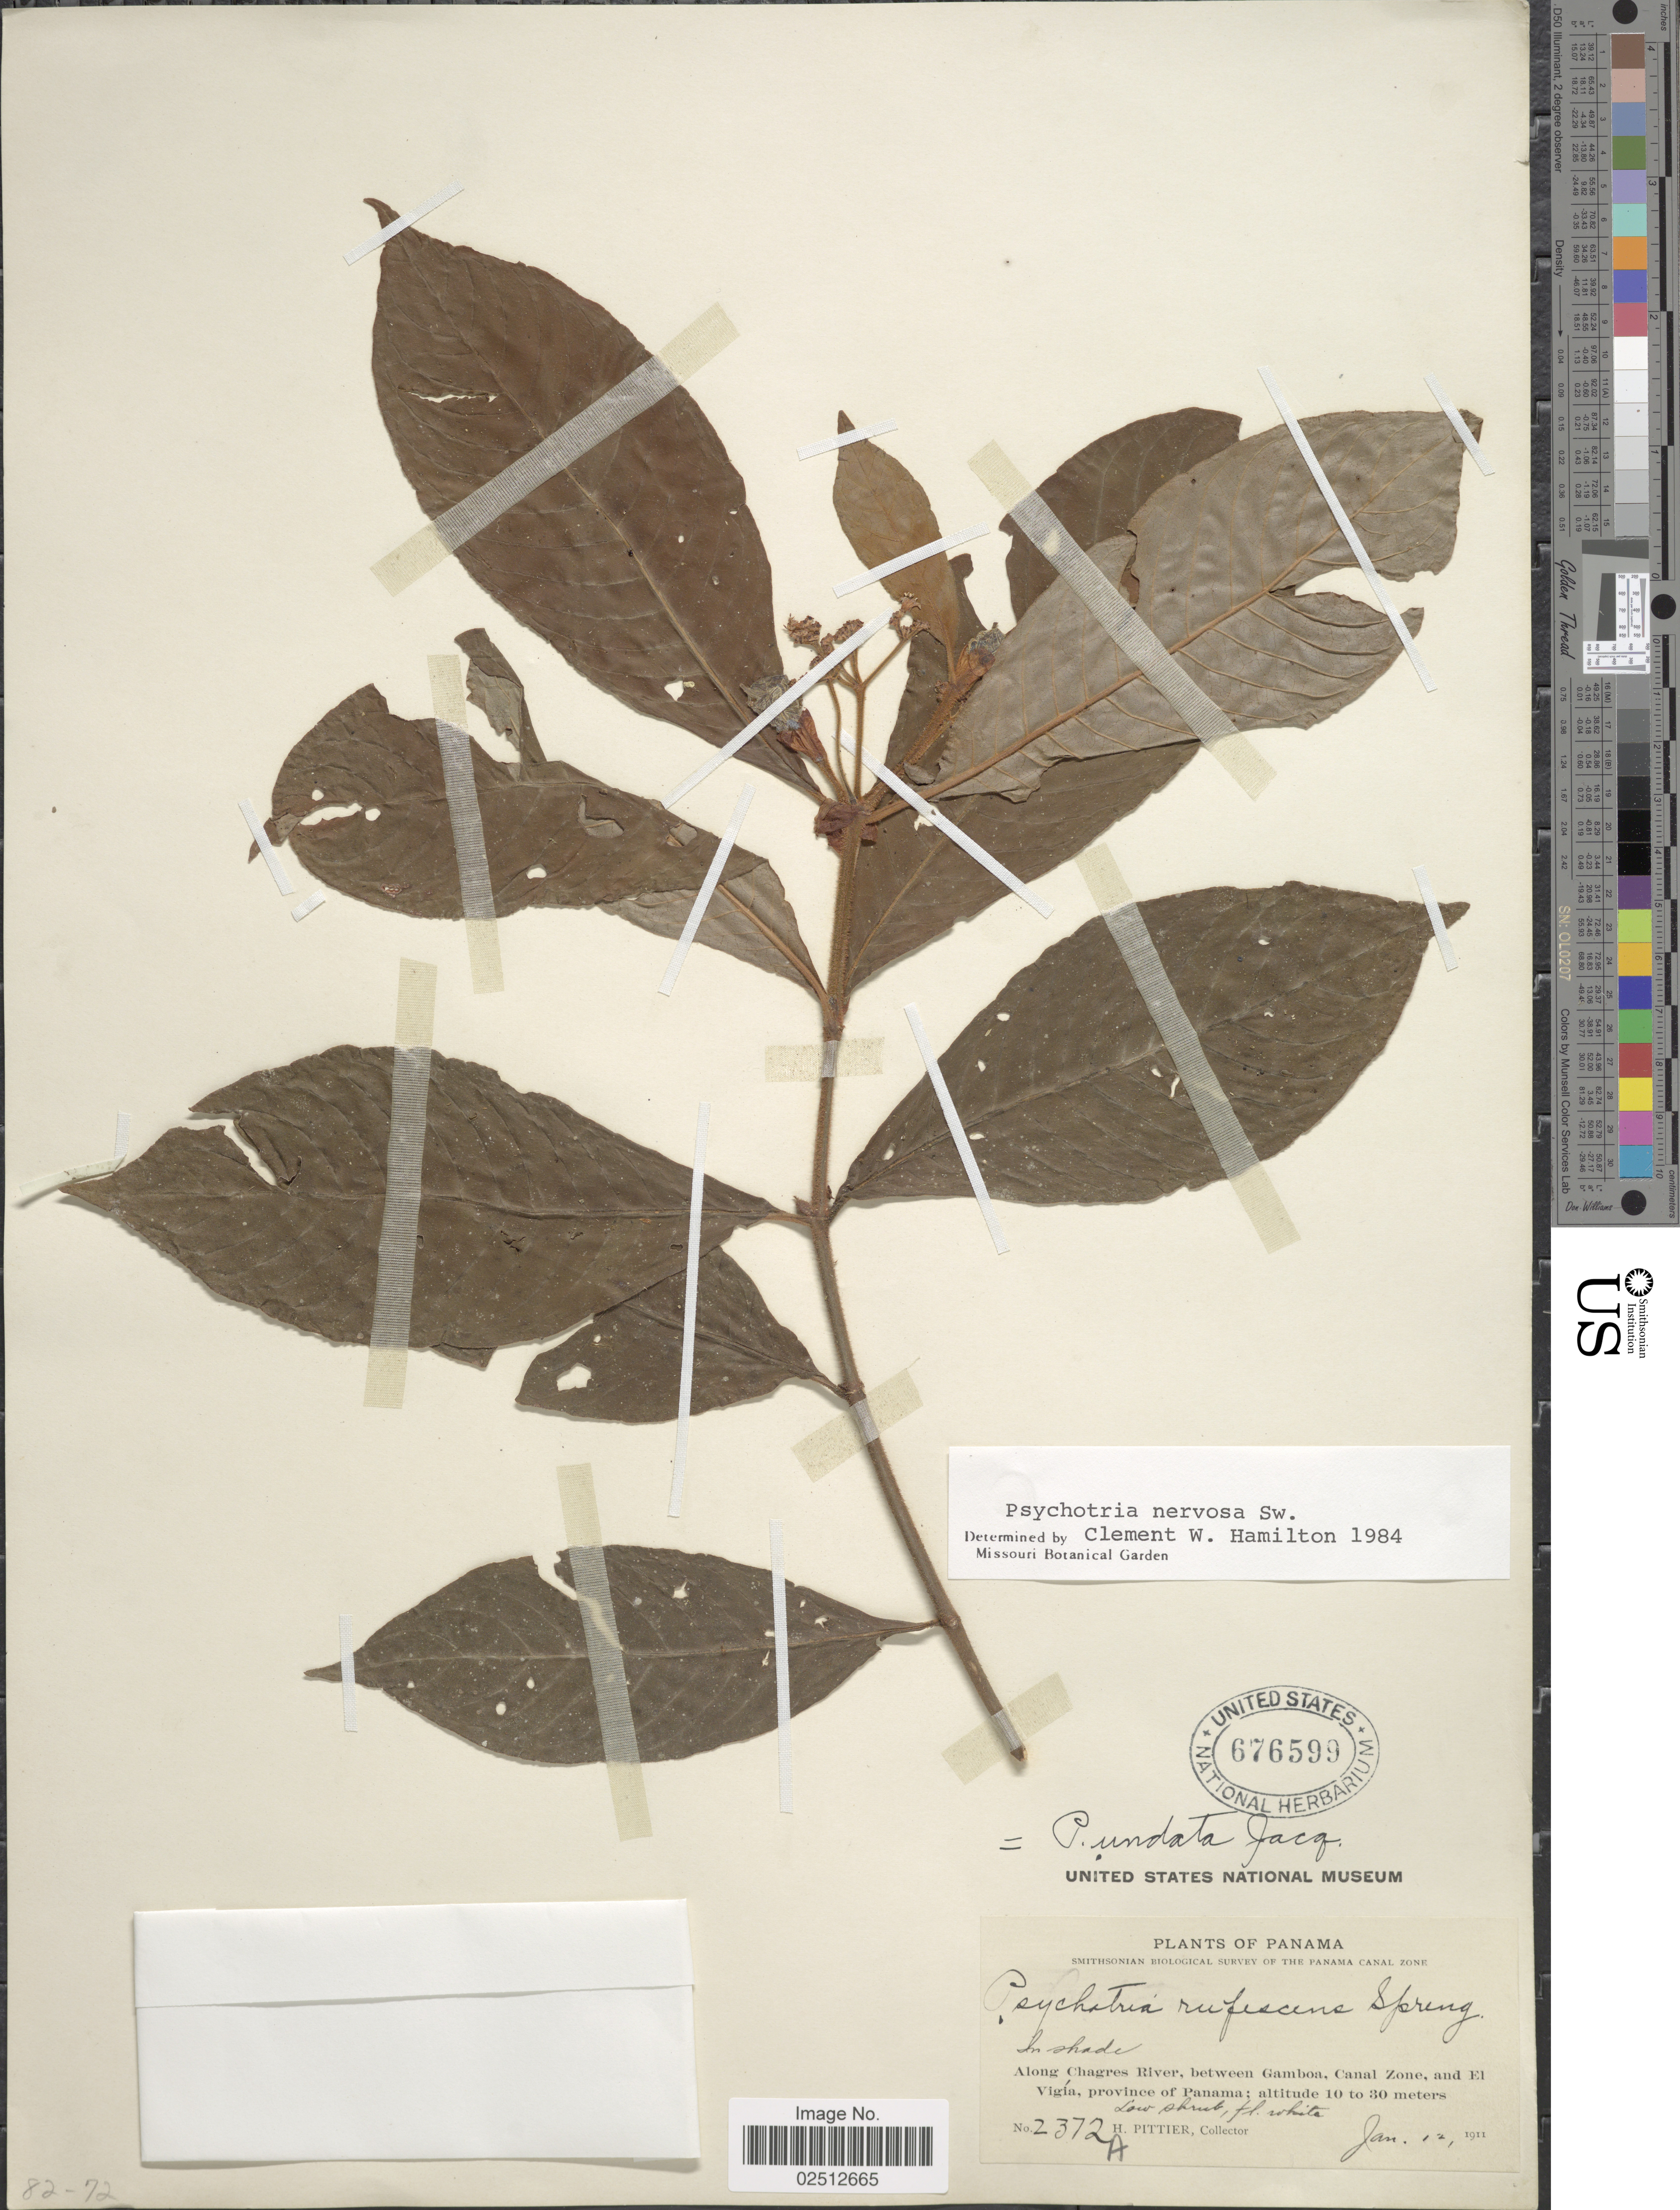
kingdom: Plantae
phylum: Tracheophyta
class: Magnoliopsida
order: Gentianales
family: Rubiaceae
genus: Psychotria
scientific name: Psychotria nervosa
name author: Sw.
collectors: H. F. Pittier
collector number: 2372A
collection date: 1911-01-12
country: Panama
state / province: Colón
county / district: Canal Zone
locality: Along Chagres River, between Gamboa, Canal Zone, and El Vigia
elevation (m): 10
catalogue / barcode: US 676599